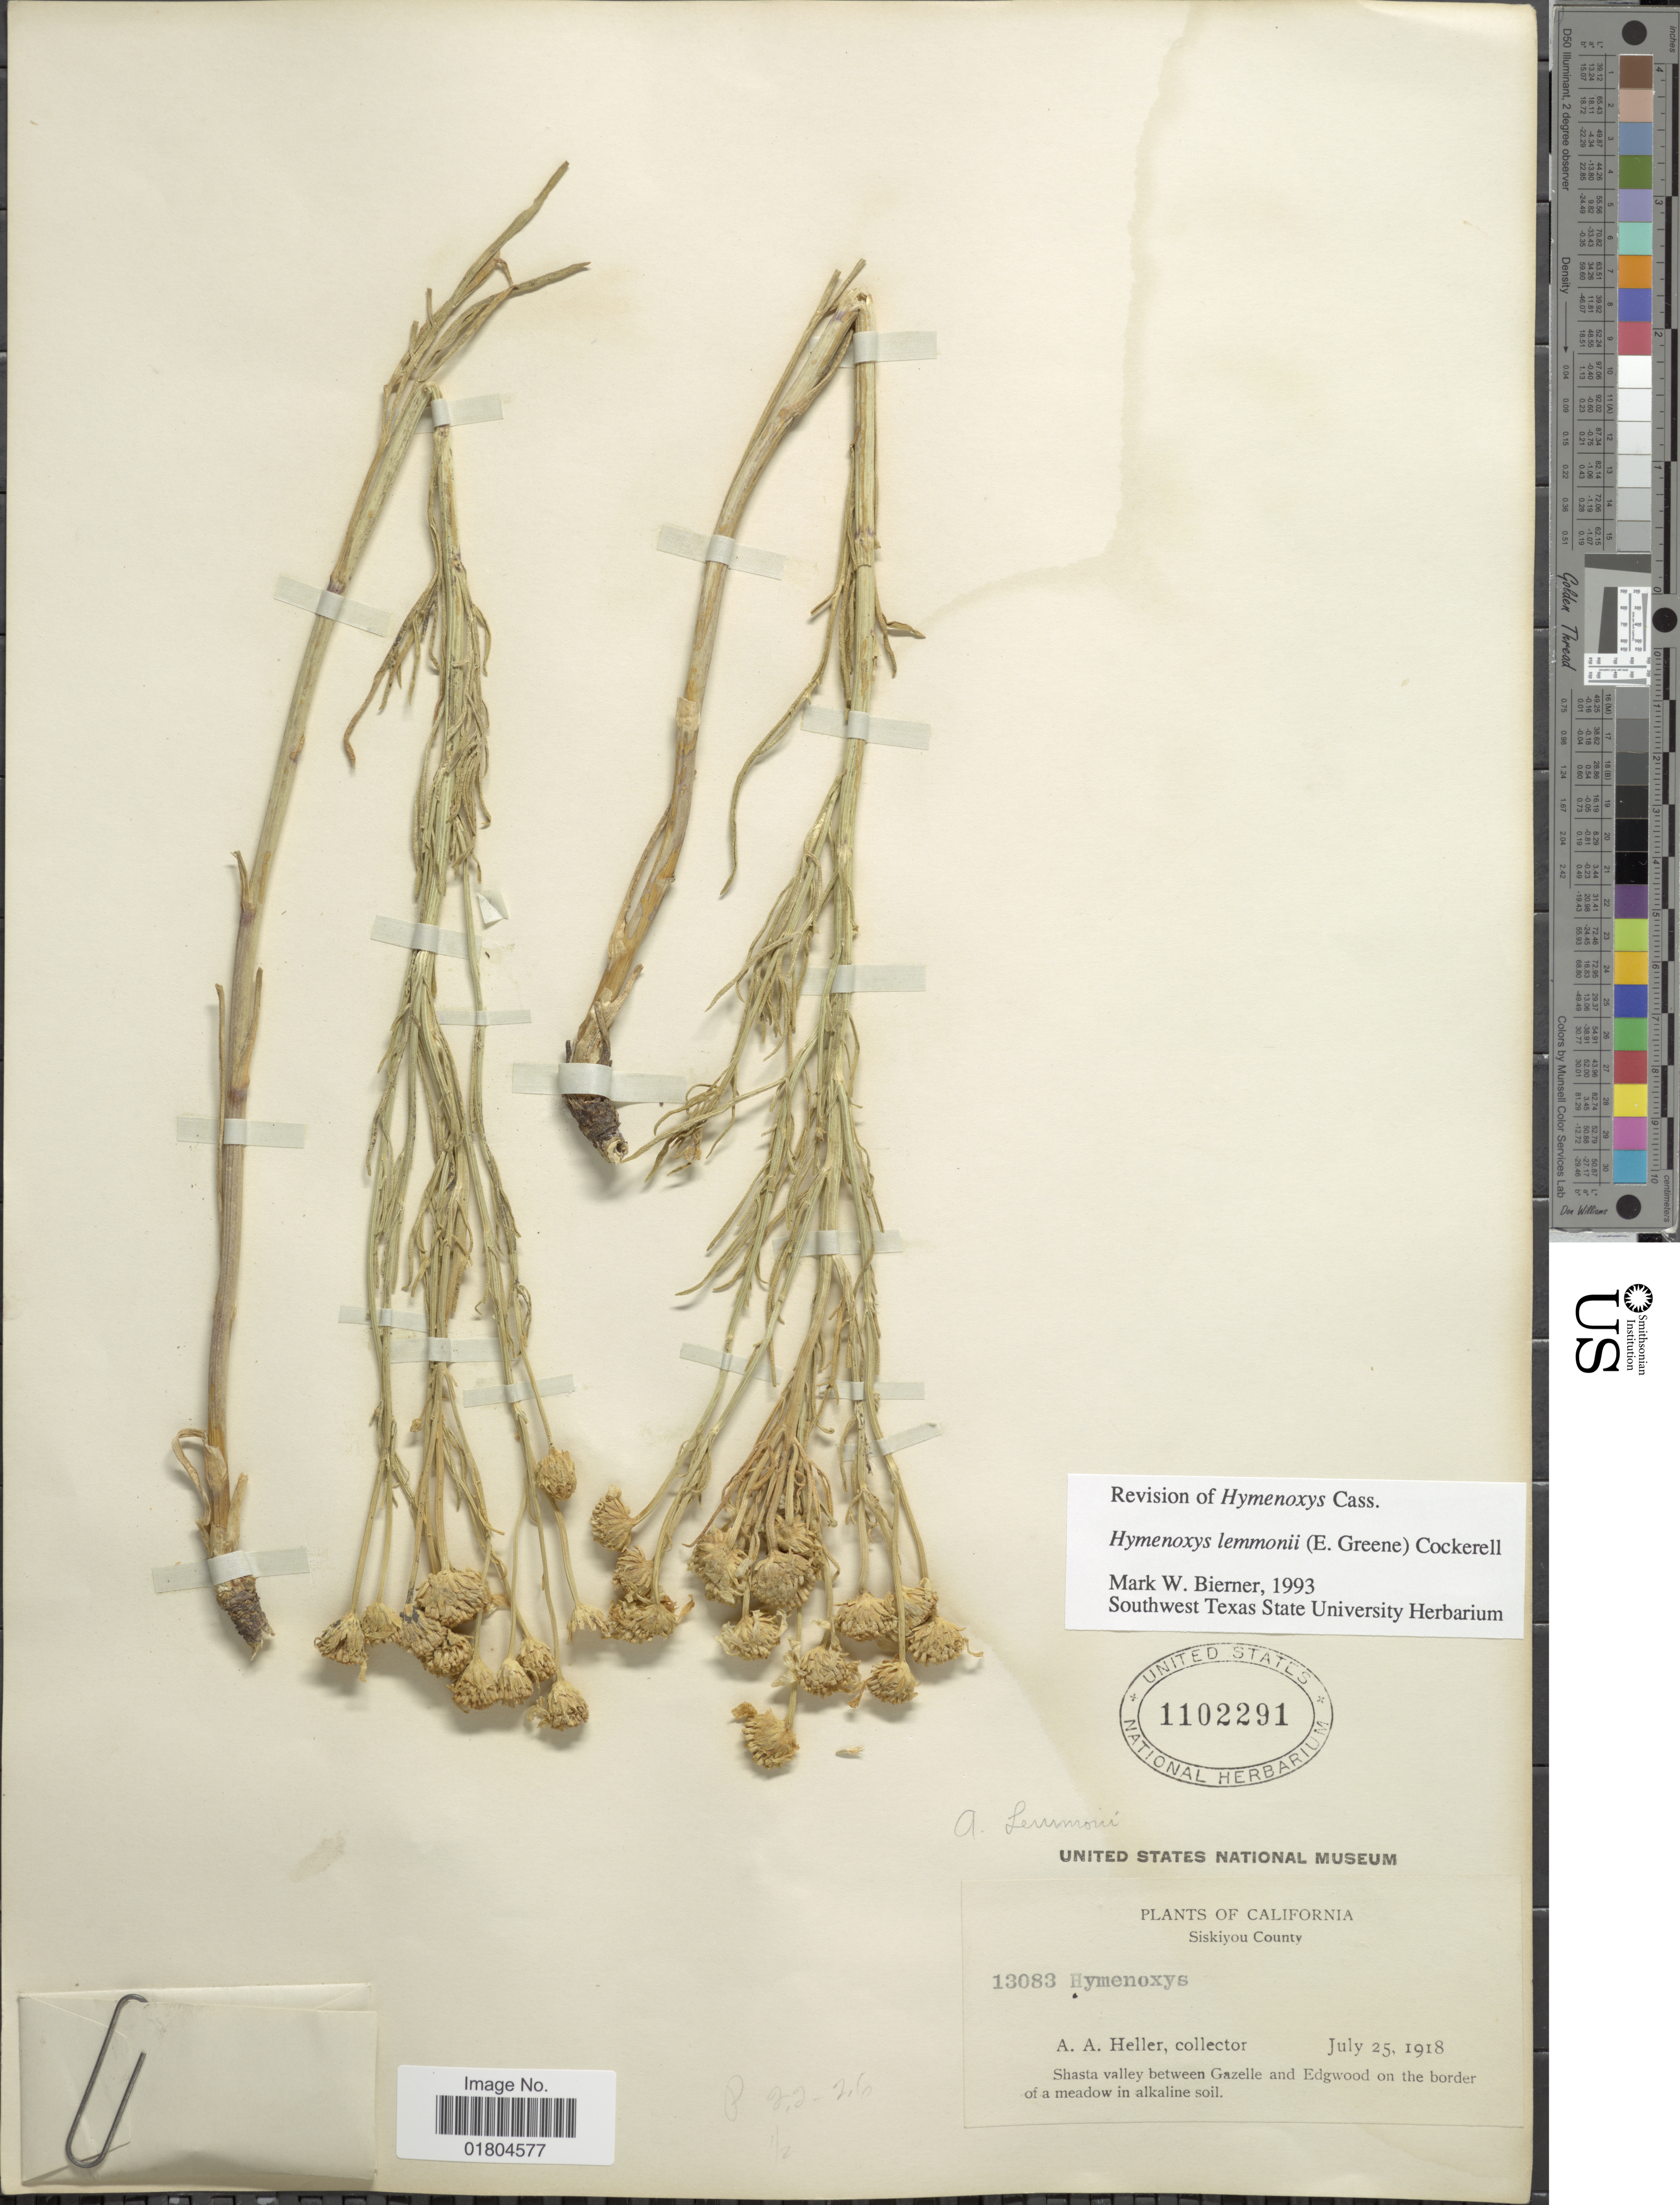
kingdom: Plantae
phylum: Tracheophyta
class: Magnoliopsida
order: Asterales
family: Asteraceae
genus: Hymenoxys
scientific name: Hymenoxys lemmonii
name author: (Greene) Cockerell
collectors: A. A. Heller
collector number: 13083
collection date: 1918-07-25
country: United States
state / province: California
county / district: Siskiyou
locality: Siskiyou County. Shasta valley between Gazelle and Edgwood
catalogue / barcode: US 1102291